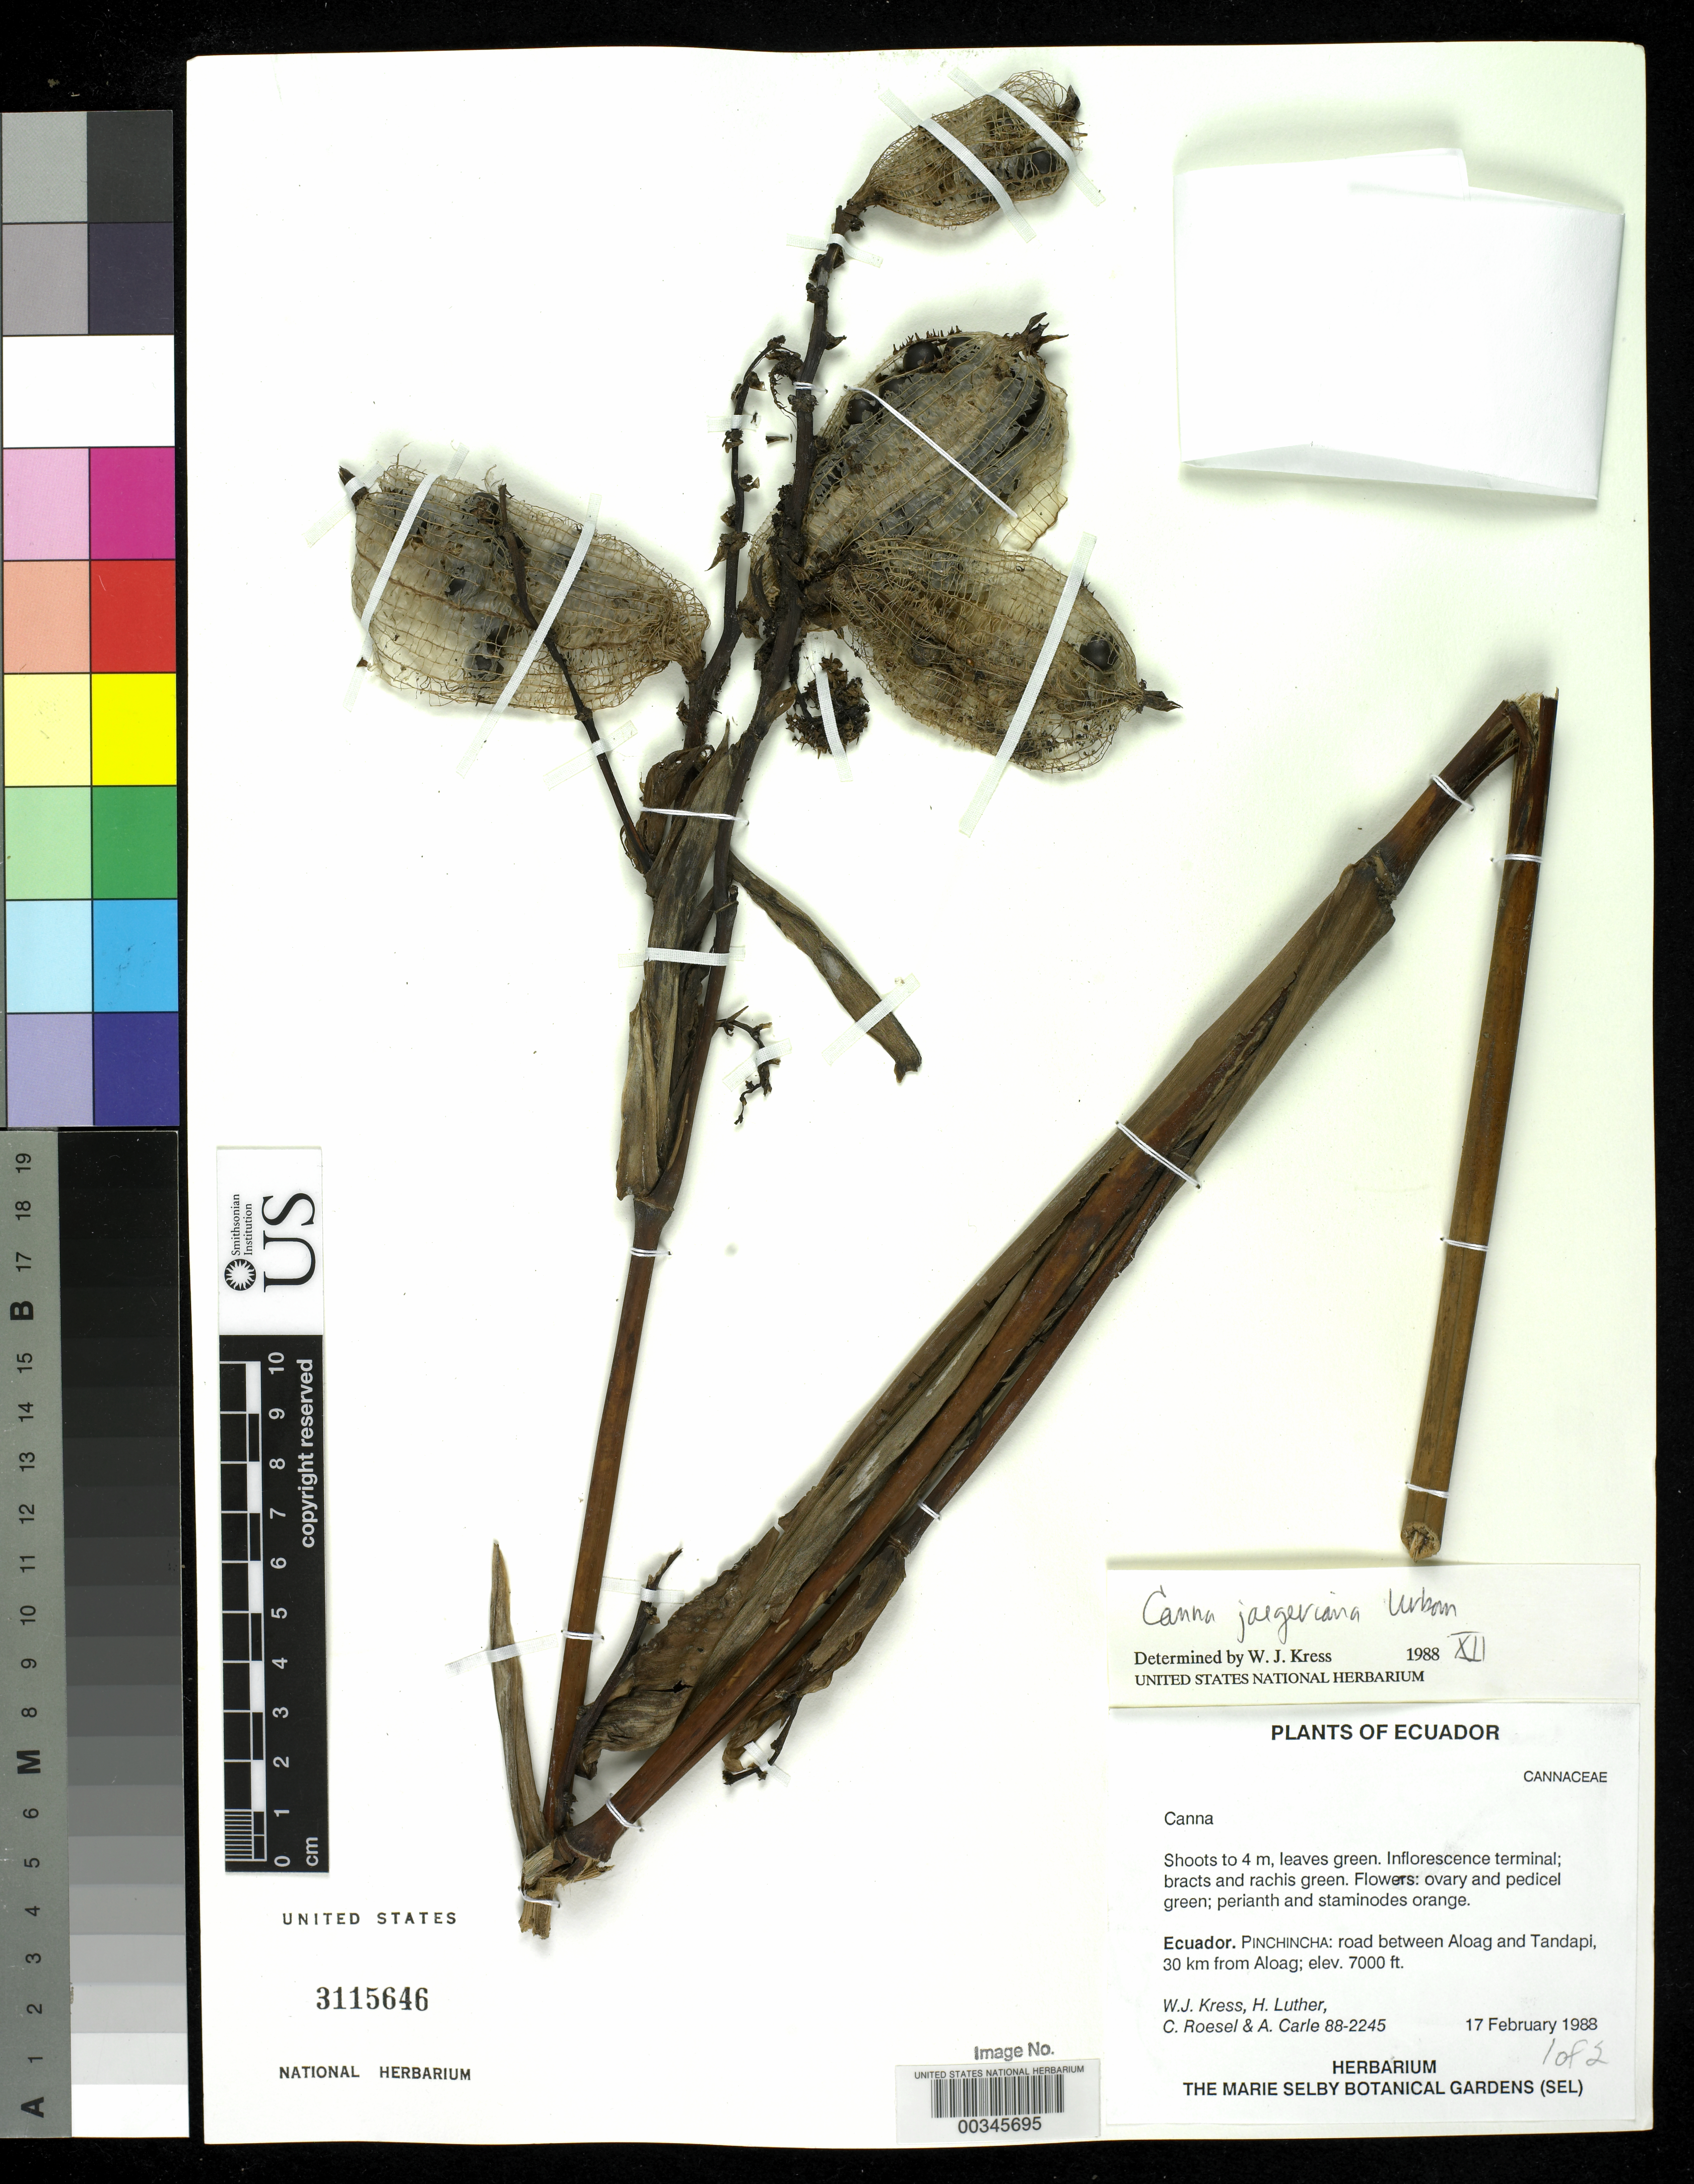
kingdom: Plantae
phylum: Tracheophyta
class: Liliopsida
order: Zingiberales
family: Cannaceae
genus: Canna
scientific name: Canna jaegeriana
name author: Urb.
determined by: Kress, W. J., (US), Smithsonian Institution - National Museum of Natural History (UNITED STATES)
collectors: W. J. Kress, Harry E. Luther, C. S. Roesel & A. Carle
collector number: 88-2245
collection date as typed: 17 Feb 1988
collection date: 1988-02-17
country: Ecuador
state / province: Pichincha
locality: Road between aloag and tandapi, 30 km from aloag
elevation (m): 2134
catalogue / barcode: US 3115646